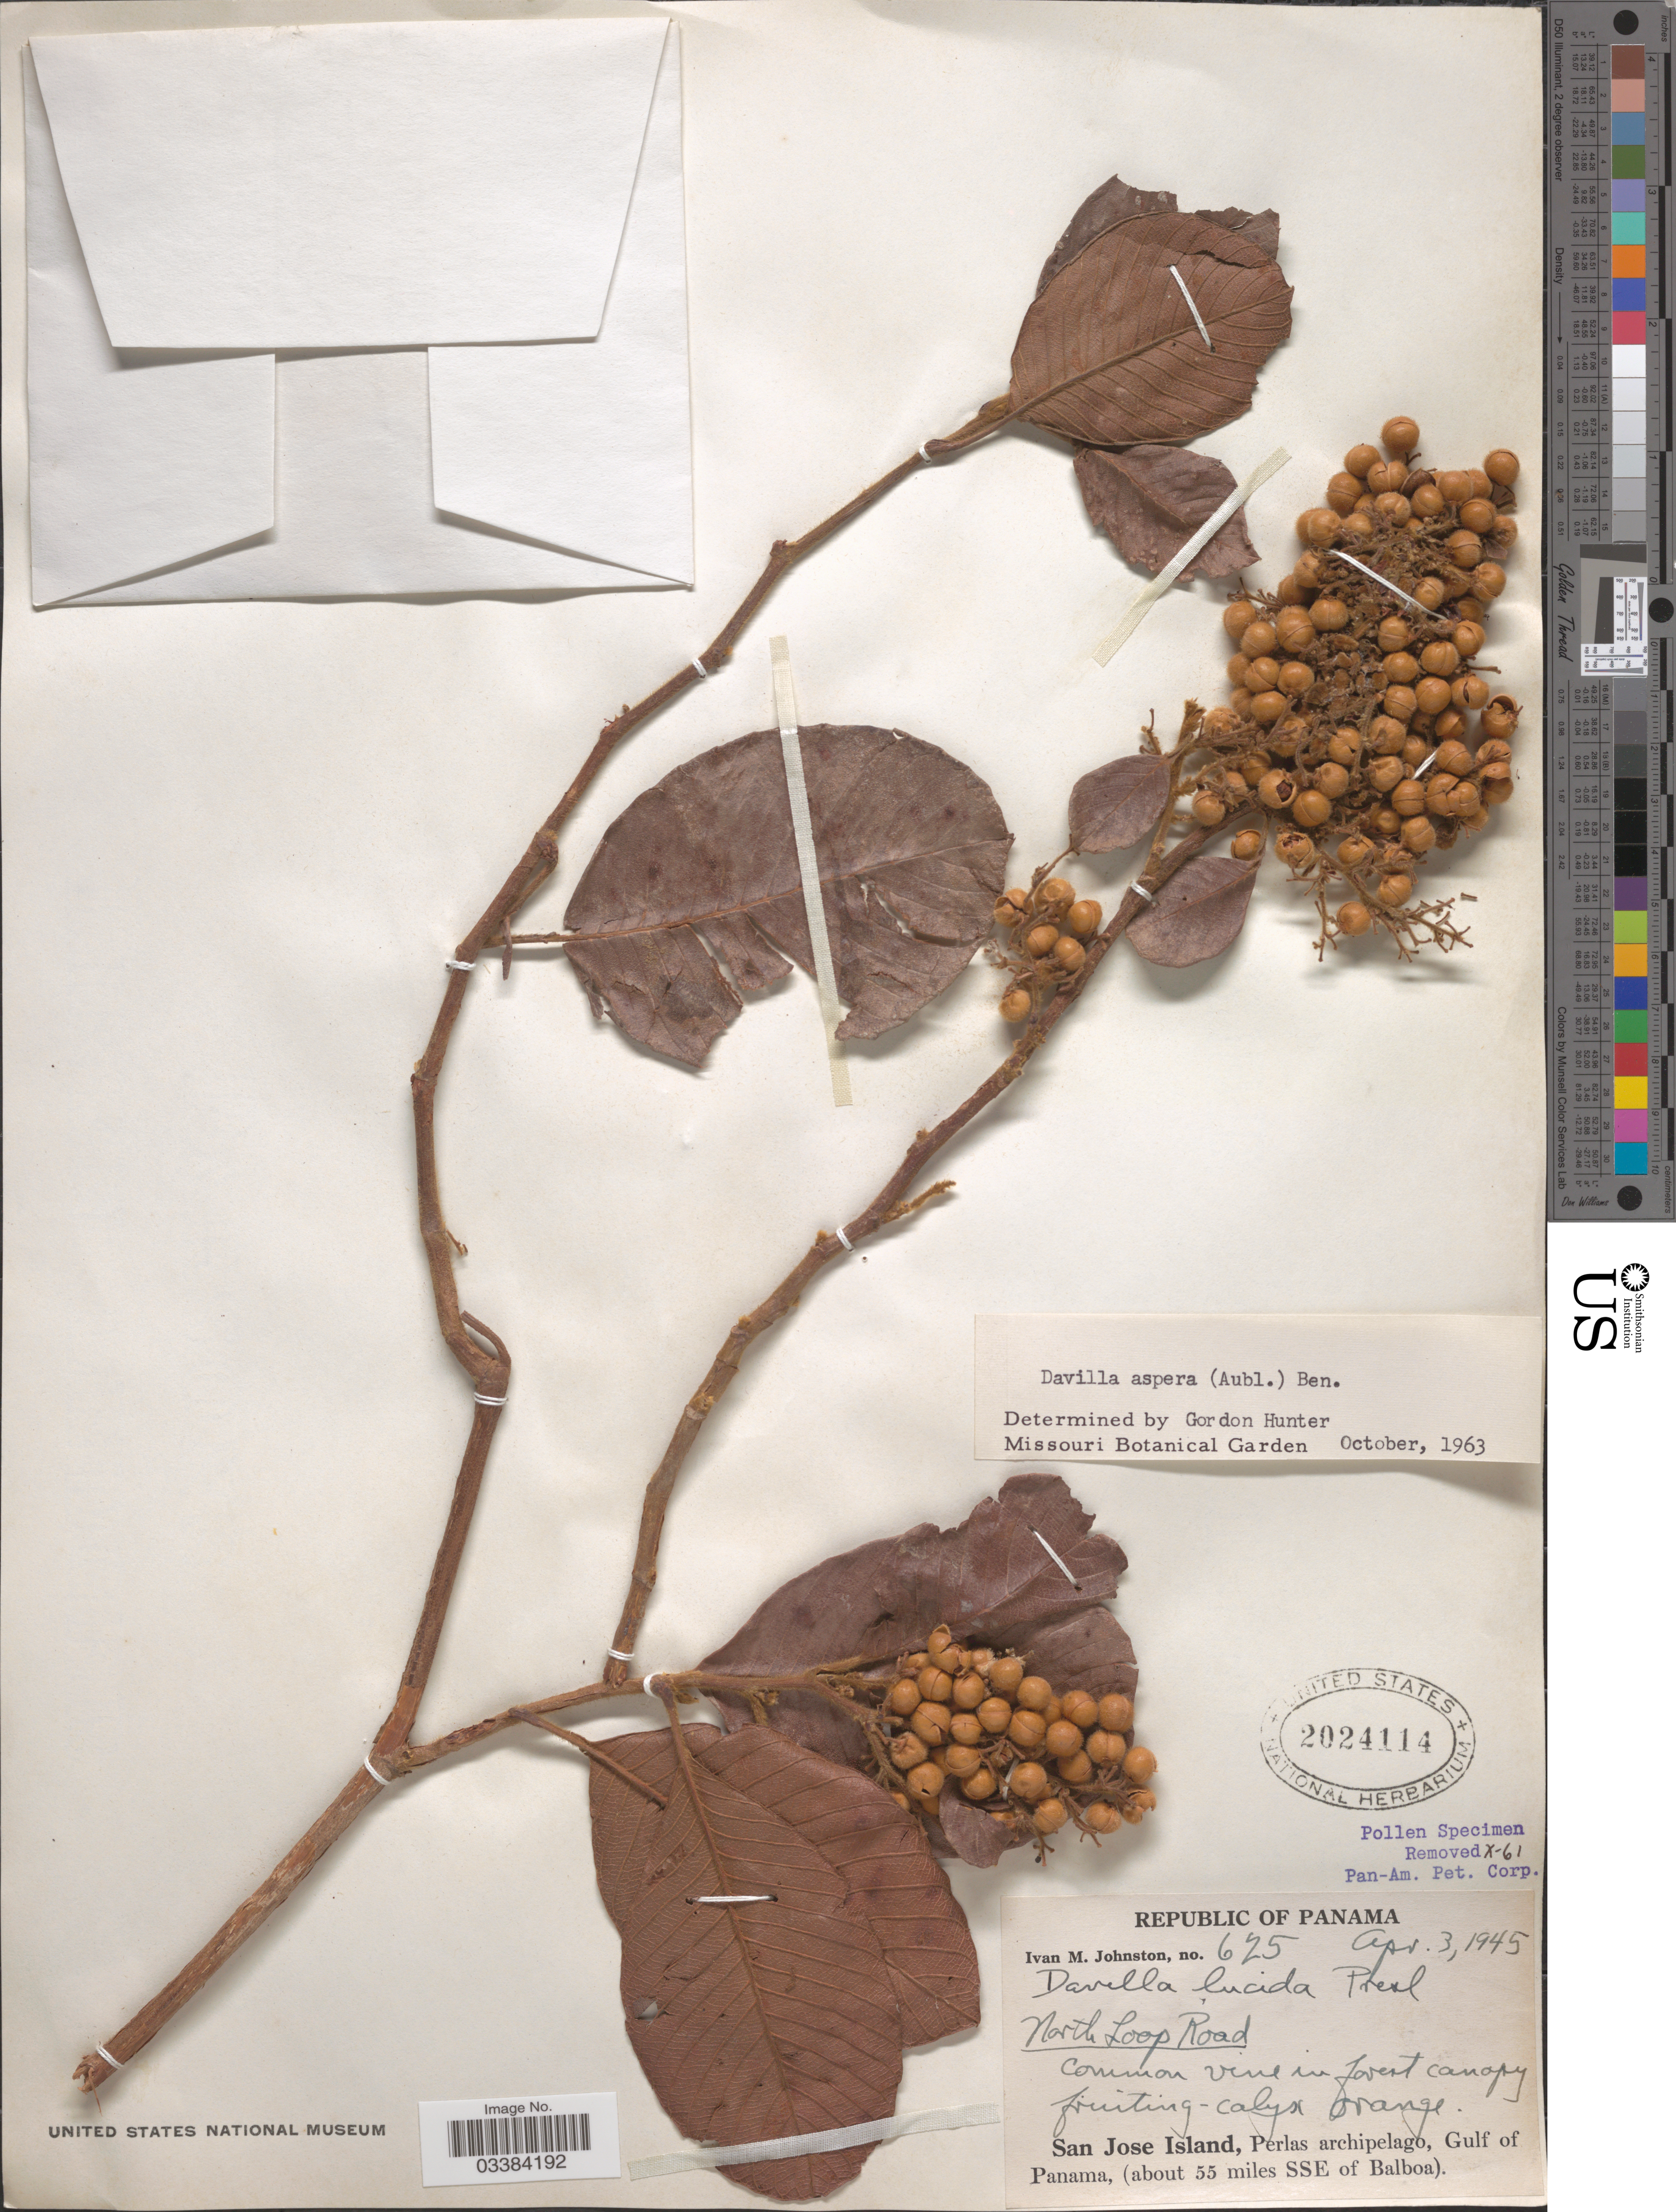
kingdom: Plantae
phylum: Tracheophyta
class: Magnoliopsida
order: Dilleniales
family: Dilleniaceae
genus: Davilla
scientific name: Davilla kunthii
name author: A. St.-Hil.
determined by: Strong, Mark T., (BOT), Smithsonian Institution - National Museum of Natural History (UNITED STATES)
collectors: I.M. Johnston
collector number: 625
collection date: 1945-04-03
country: Panama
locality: North Loop Road. San Jose Island, Perlas archipelago, Gulf of Panama, (about 55 miles SSE of Balboa).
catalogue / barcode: US 2024114